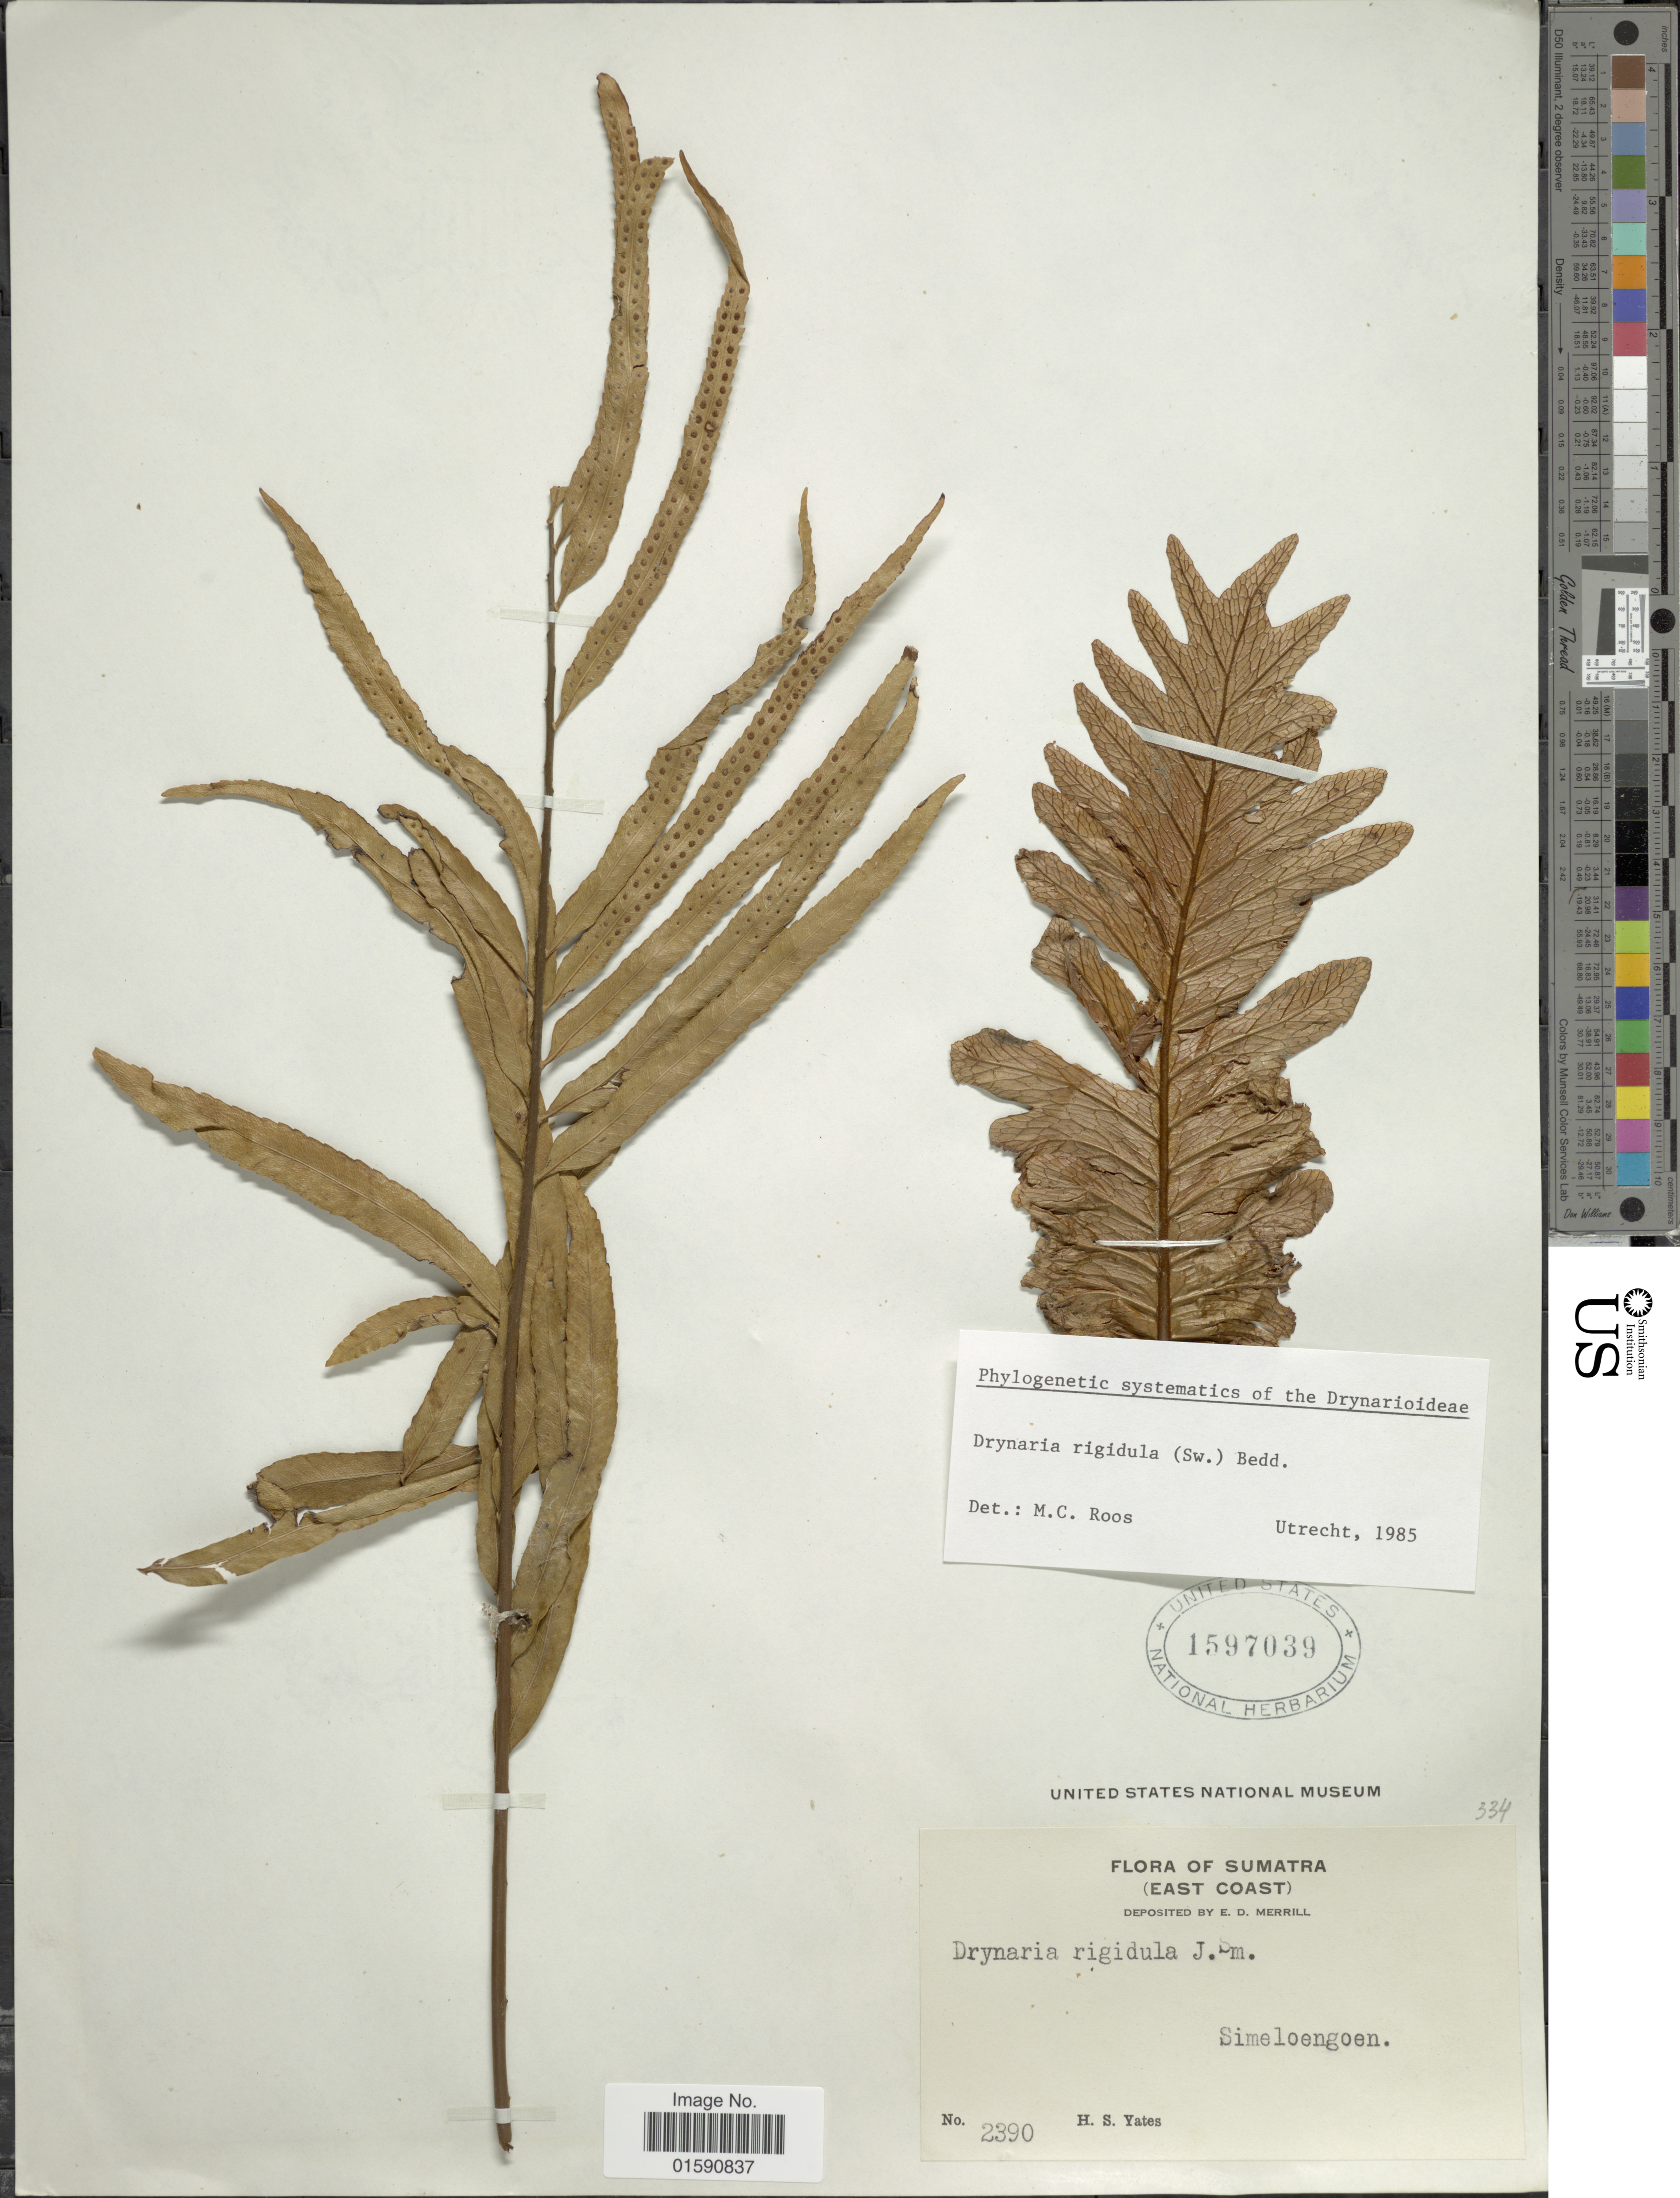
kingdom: Plantae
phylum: Tracheophyta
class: Polypodiopsida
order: Polypodiales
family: Polypodiaceae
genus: Drynaria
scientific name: Drynaria rigidula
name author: (Sw.) Bedd.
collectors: H. S. Yates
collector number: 2390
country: Indonesia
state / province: Sumatra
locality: East Coast, Simeloengoen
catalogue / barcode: US 1597039